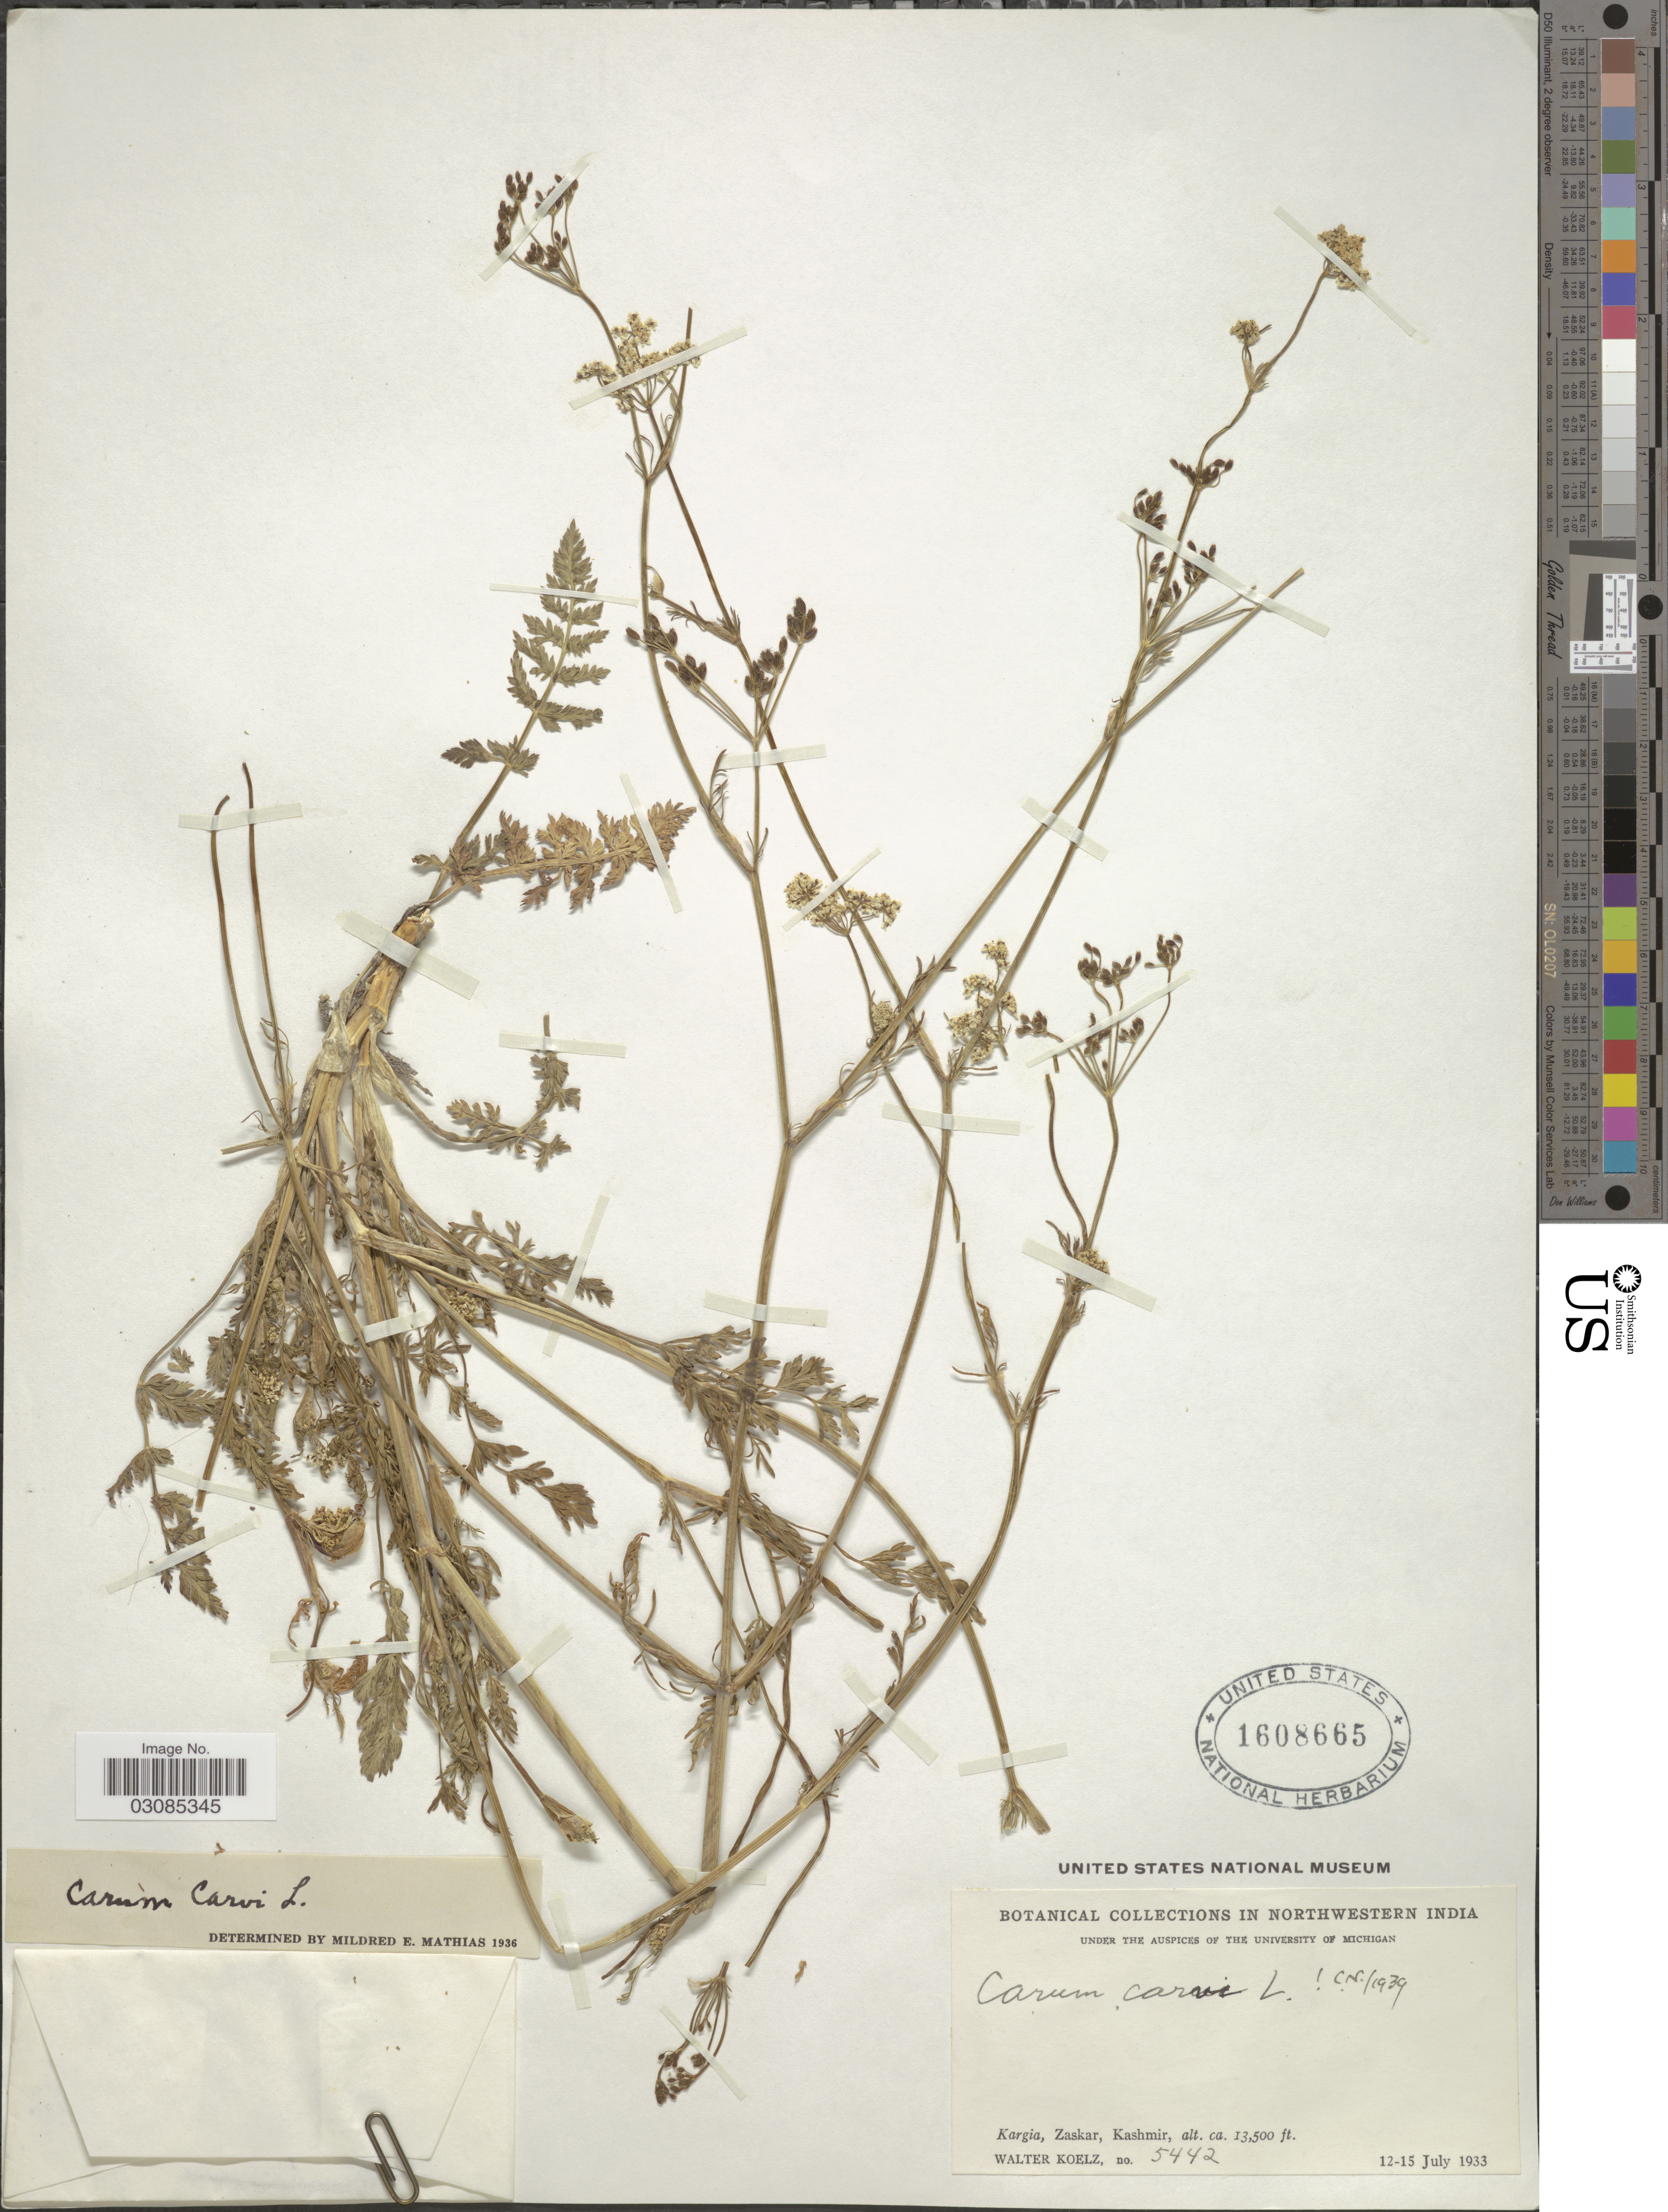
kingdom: Plantae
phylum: Tracheophyta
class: Magnoliopsida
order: Apiales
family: Apiaceae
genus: Carum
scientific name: Carum carvi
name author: L.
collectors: W. N. Koelz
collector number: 5442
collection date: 1933-07-12/1933-07-15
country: India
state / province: Jammu and Kashmir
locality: In Northwestern India. Kargia, Zaskar, Kashmir.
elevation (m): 4115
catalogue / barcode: US 1608665